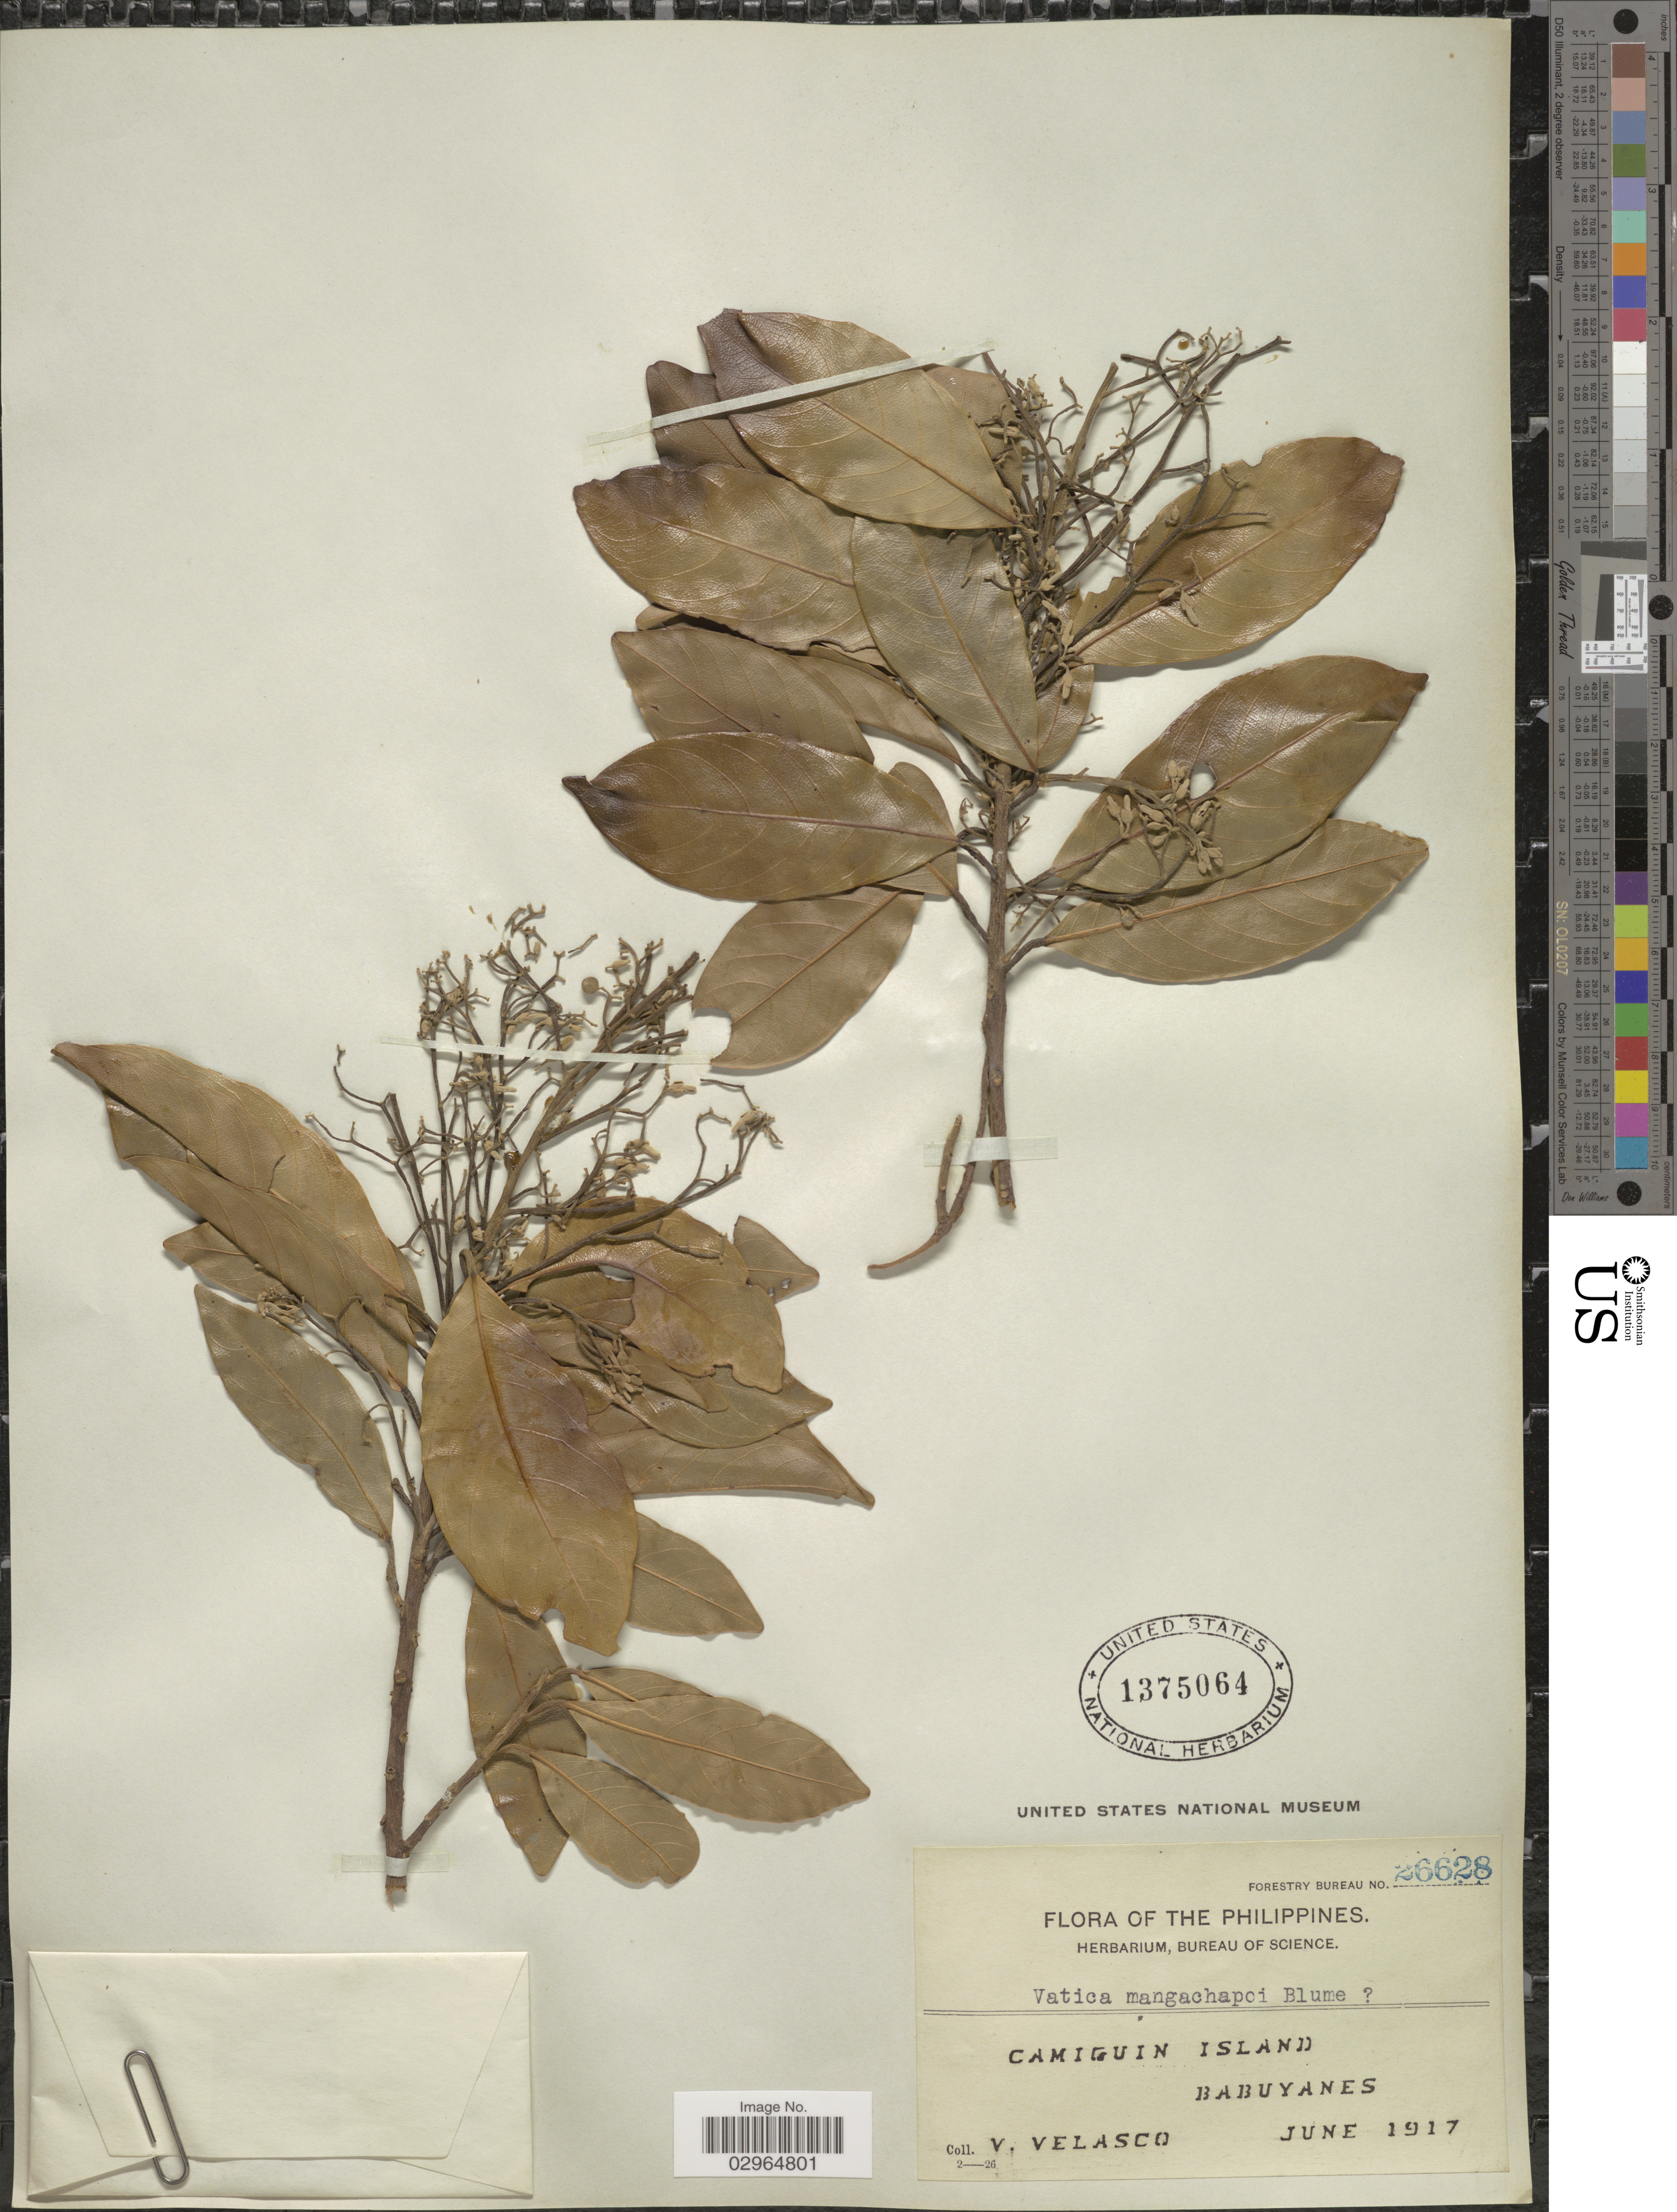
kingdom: Plantae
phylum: Tracheophyta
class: Magnoliopsida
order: Malvales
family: Dipterocarpaceae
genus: Vatica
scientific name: Vatica mangachapoi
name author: Blanco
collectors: V. Velasco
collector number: Forestry Bureau 26628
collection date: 1917-06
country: Philippines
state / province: Northern Mindanao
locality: Camiguin Island. Babuyanes.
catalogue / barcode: US 1375064